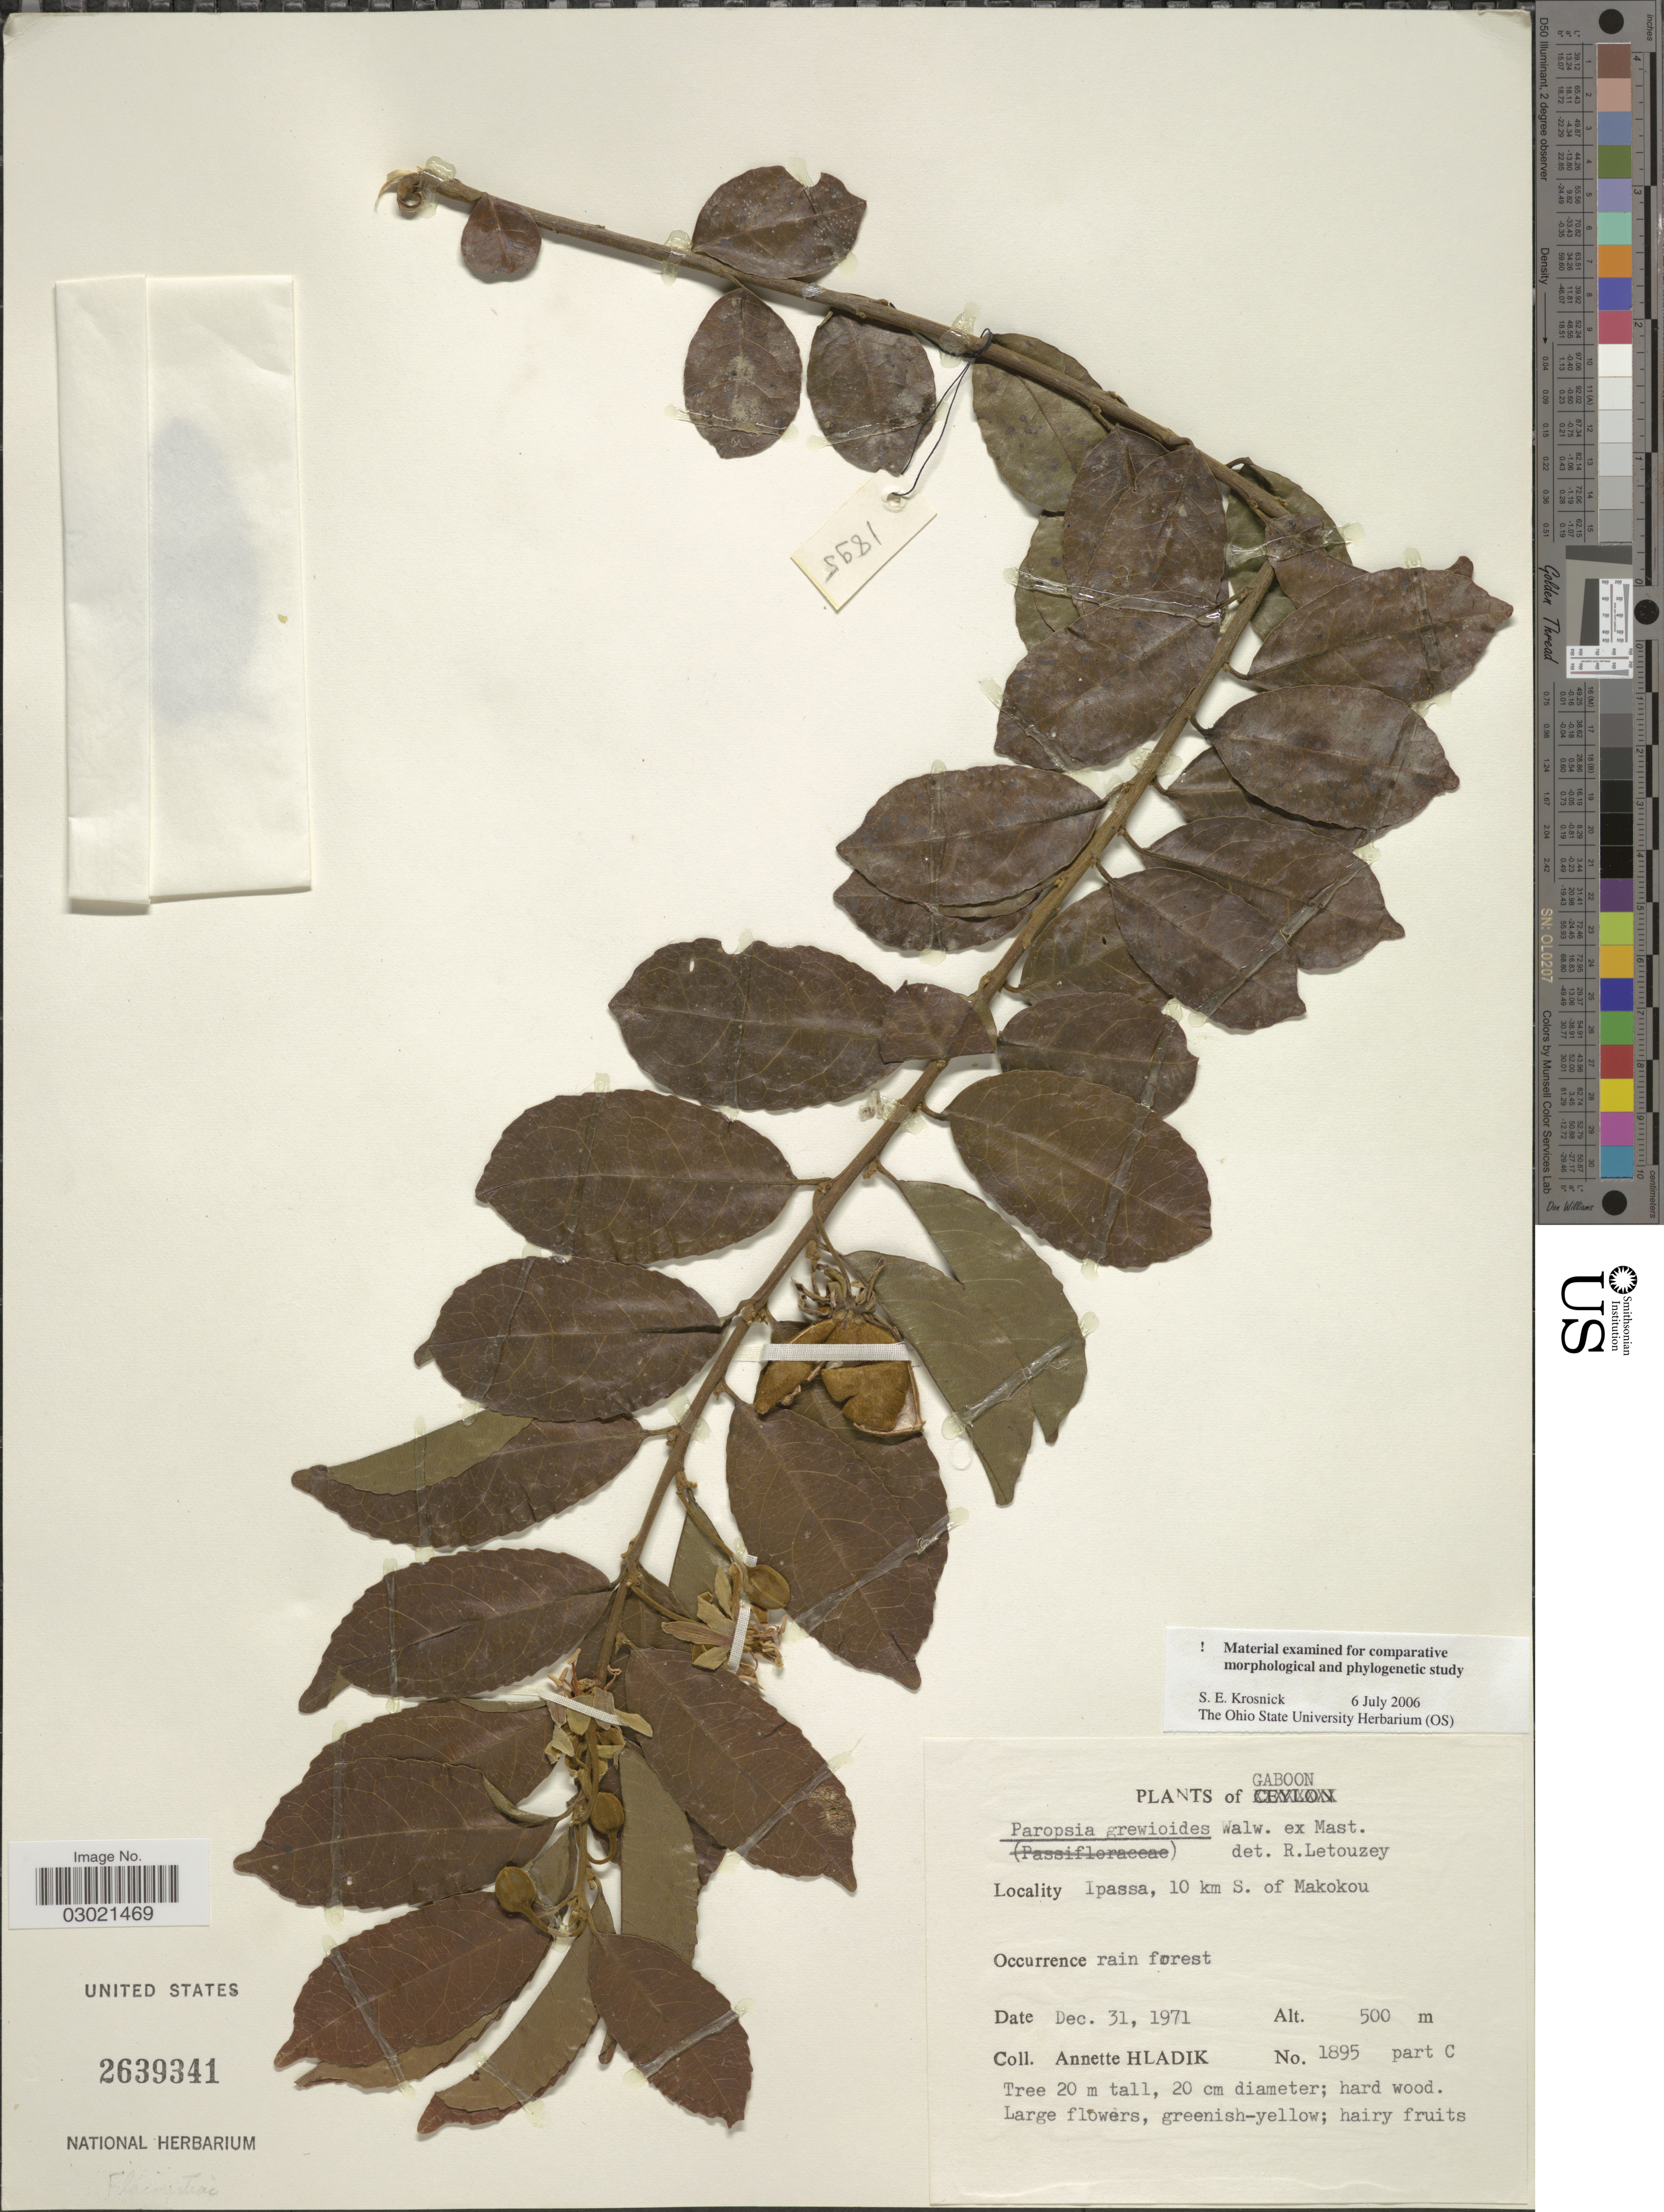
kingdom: Plantae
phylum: Tracheophyta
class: Magnoliopsida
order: Malpighiales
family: Passifloraceae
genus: Paropsia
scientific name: Paropsia grewioides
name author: Welw. ex Mast.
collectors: A. Hladik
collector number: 1895 part C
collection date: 1971-12-31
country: Gabon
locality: Gaboon. Ipassa, 10 km S. of Makokou.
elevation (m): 500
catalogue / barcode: US 2639341